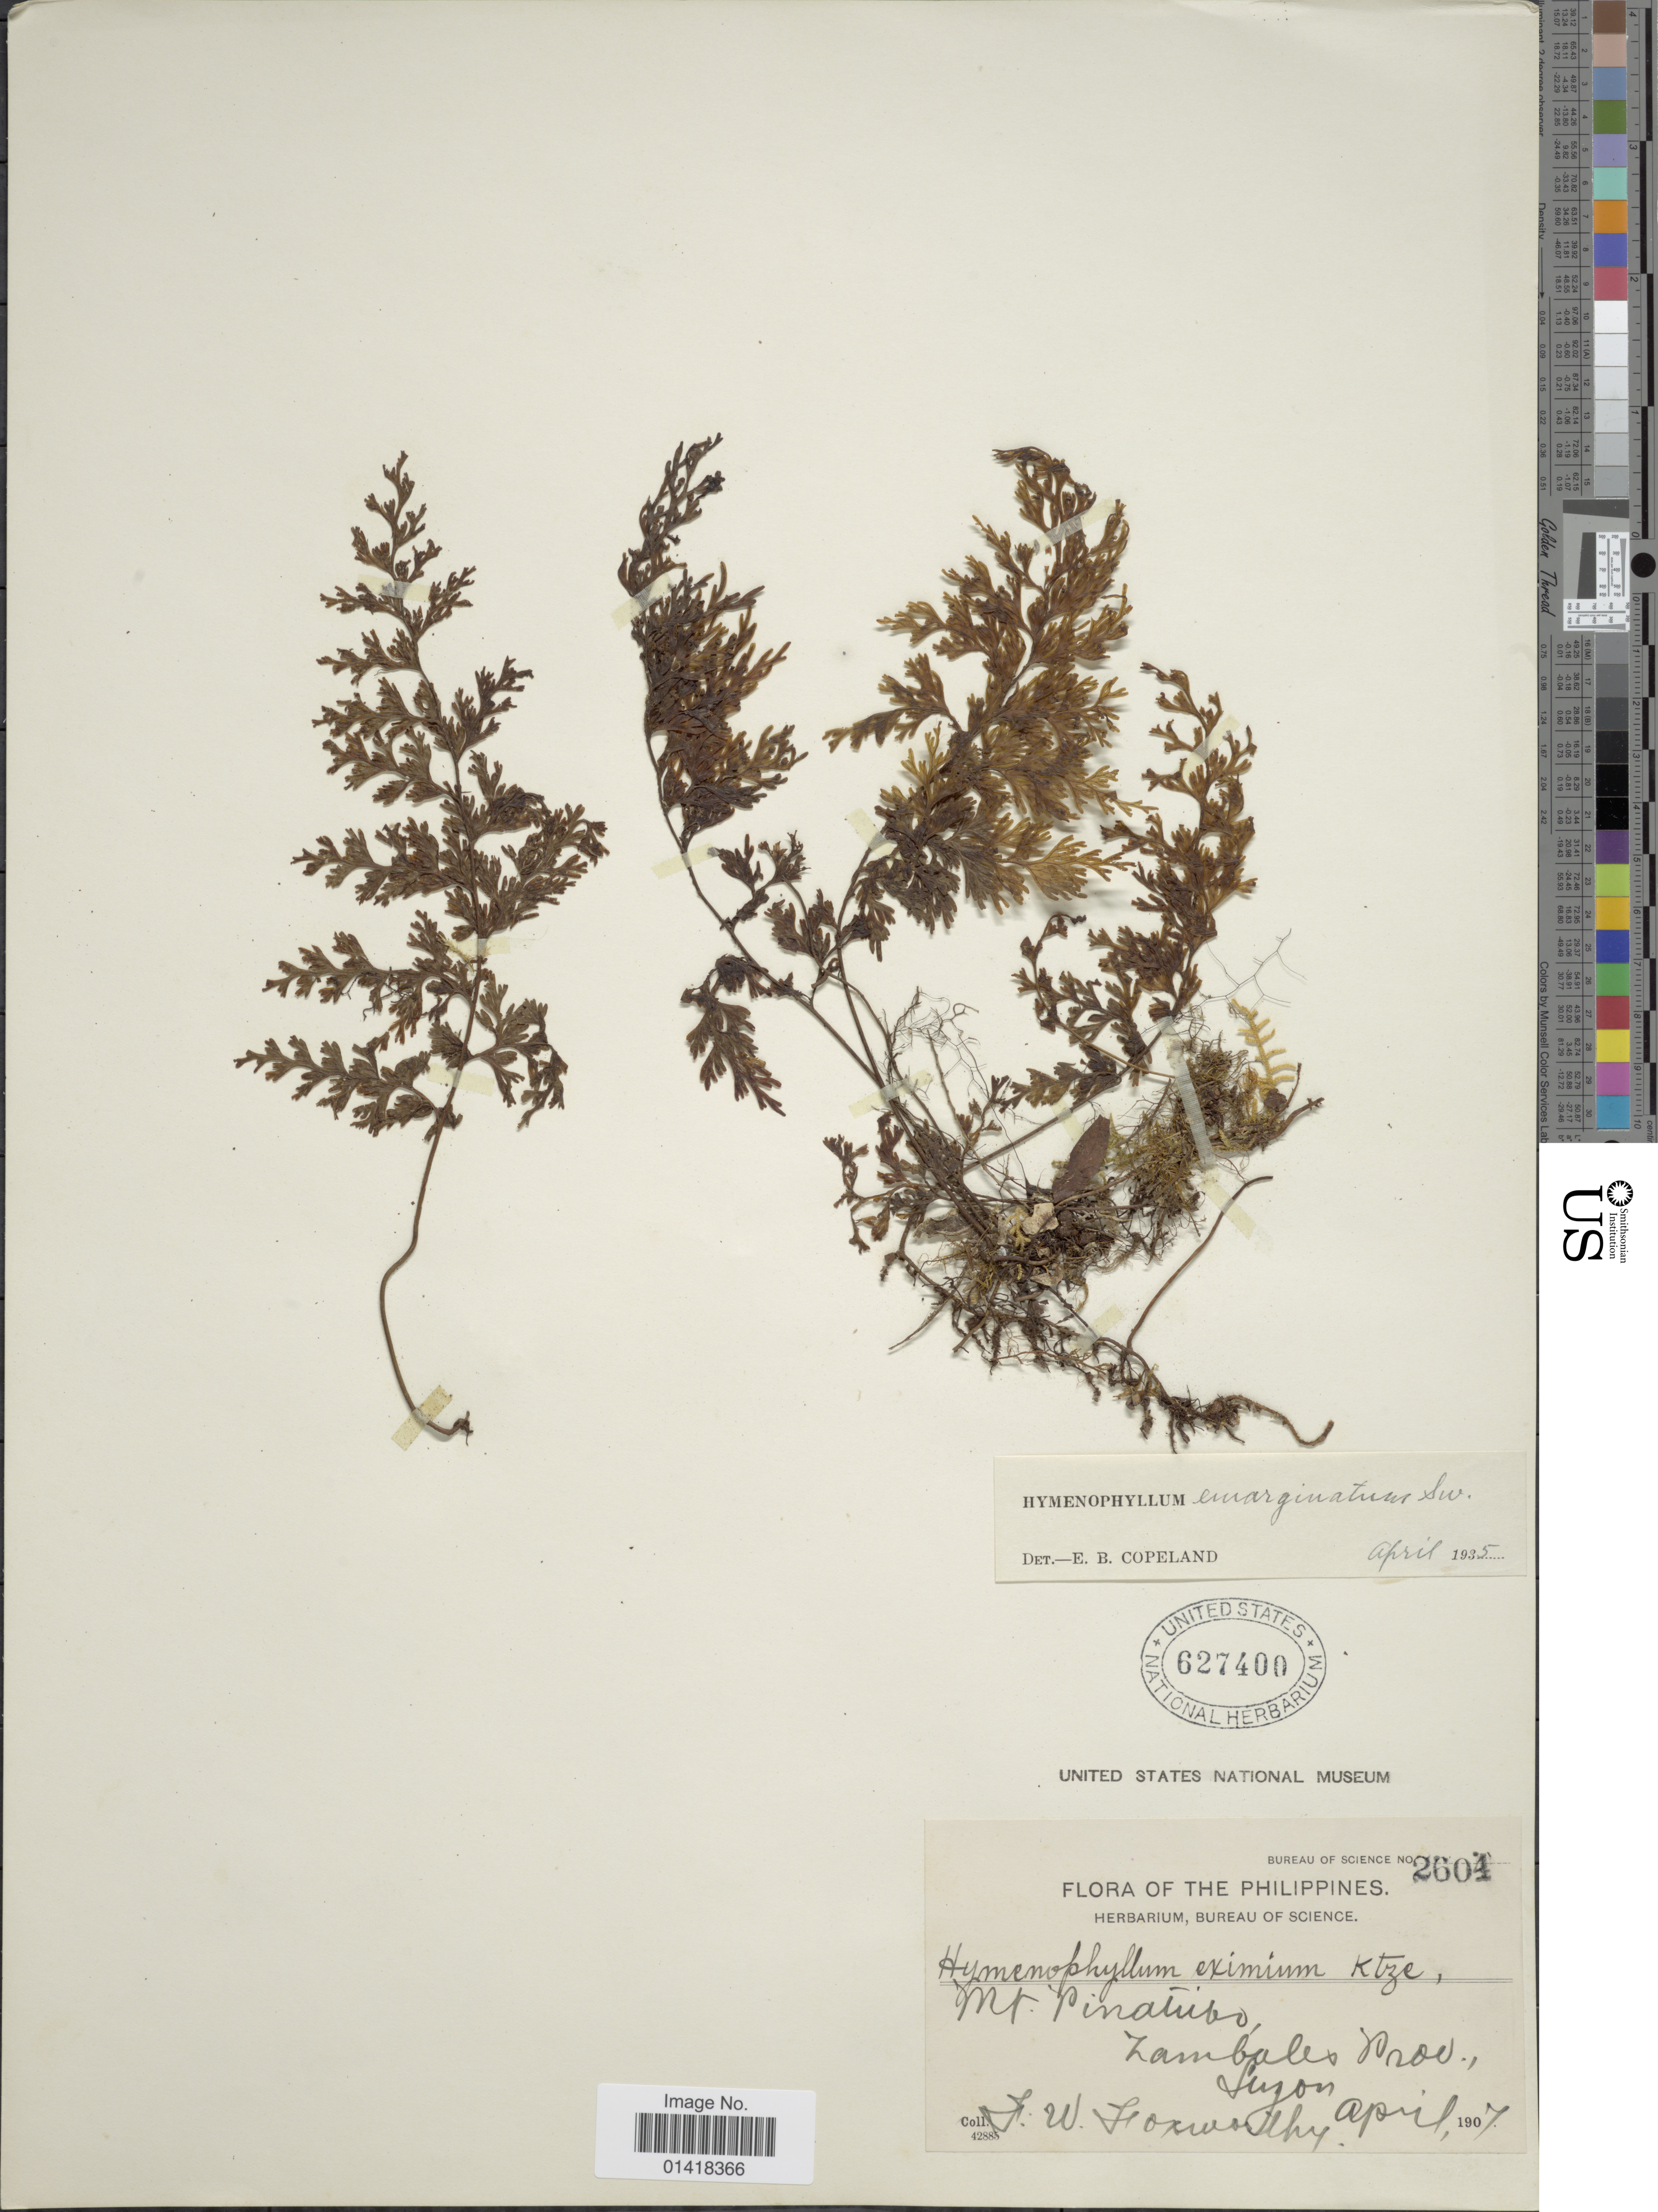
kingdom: Plantae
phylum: Tracheophyta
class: Polypodiopsida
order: Hymenophyllales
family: Hymenophyllaceae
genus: Hymenophyllum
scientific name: Hymenophyllum emarginatum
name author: Sw.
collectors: F. W. Foxworthy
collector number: Bureau of Science 2604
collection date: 1907-04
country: Philippines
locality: Mt. Pinalubo. Zambales Prov. Luzon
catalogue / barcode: US 627400